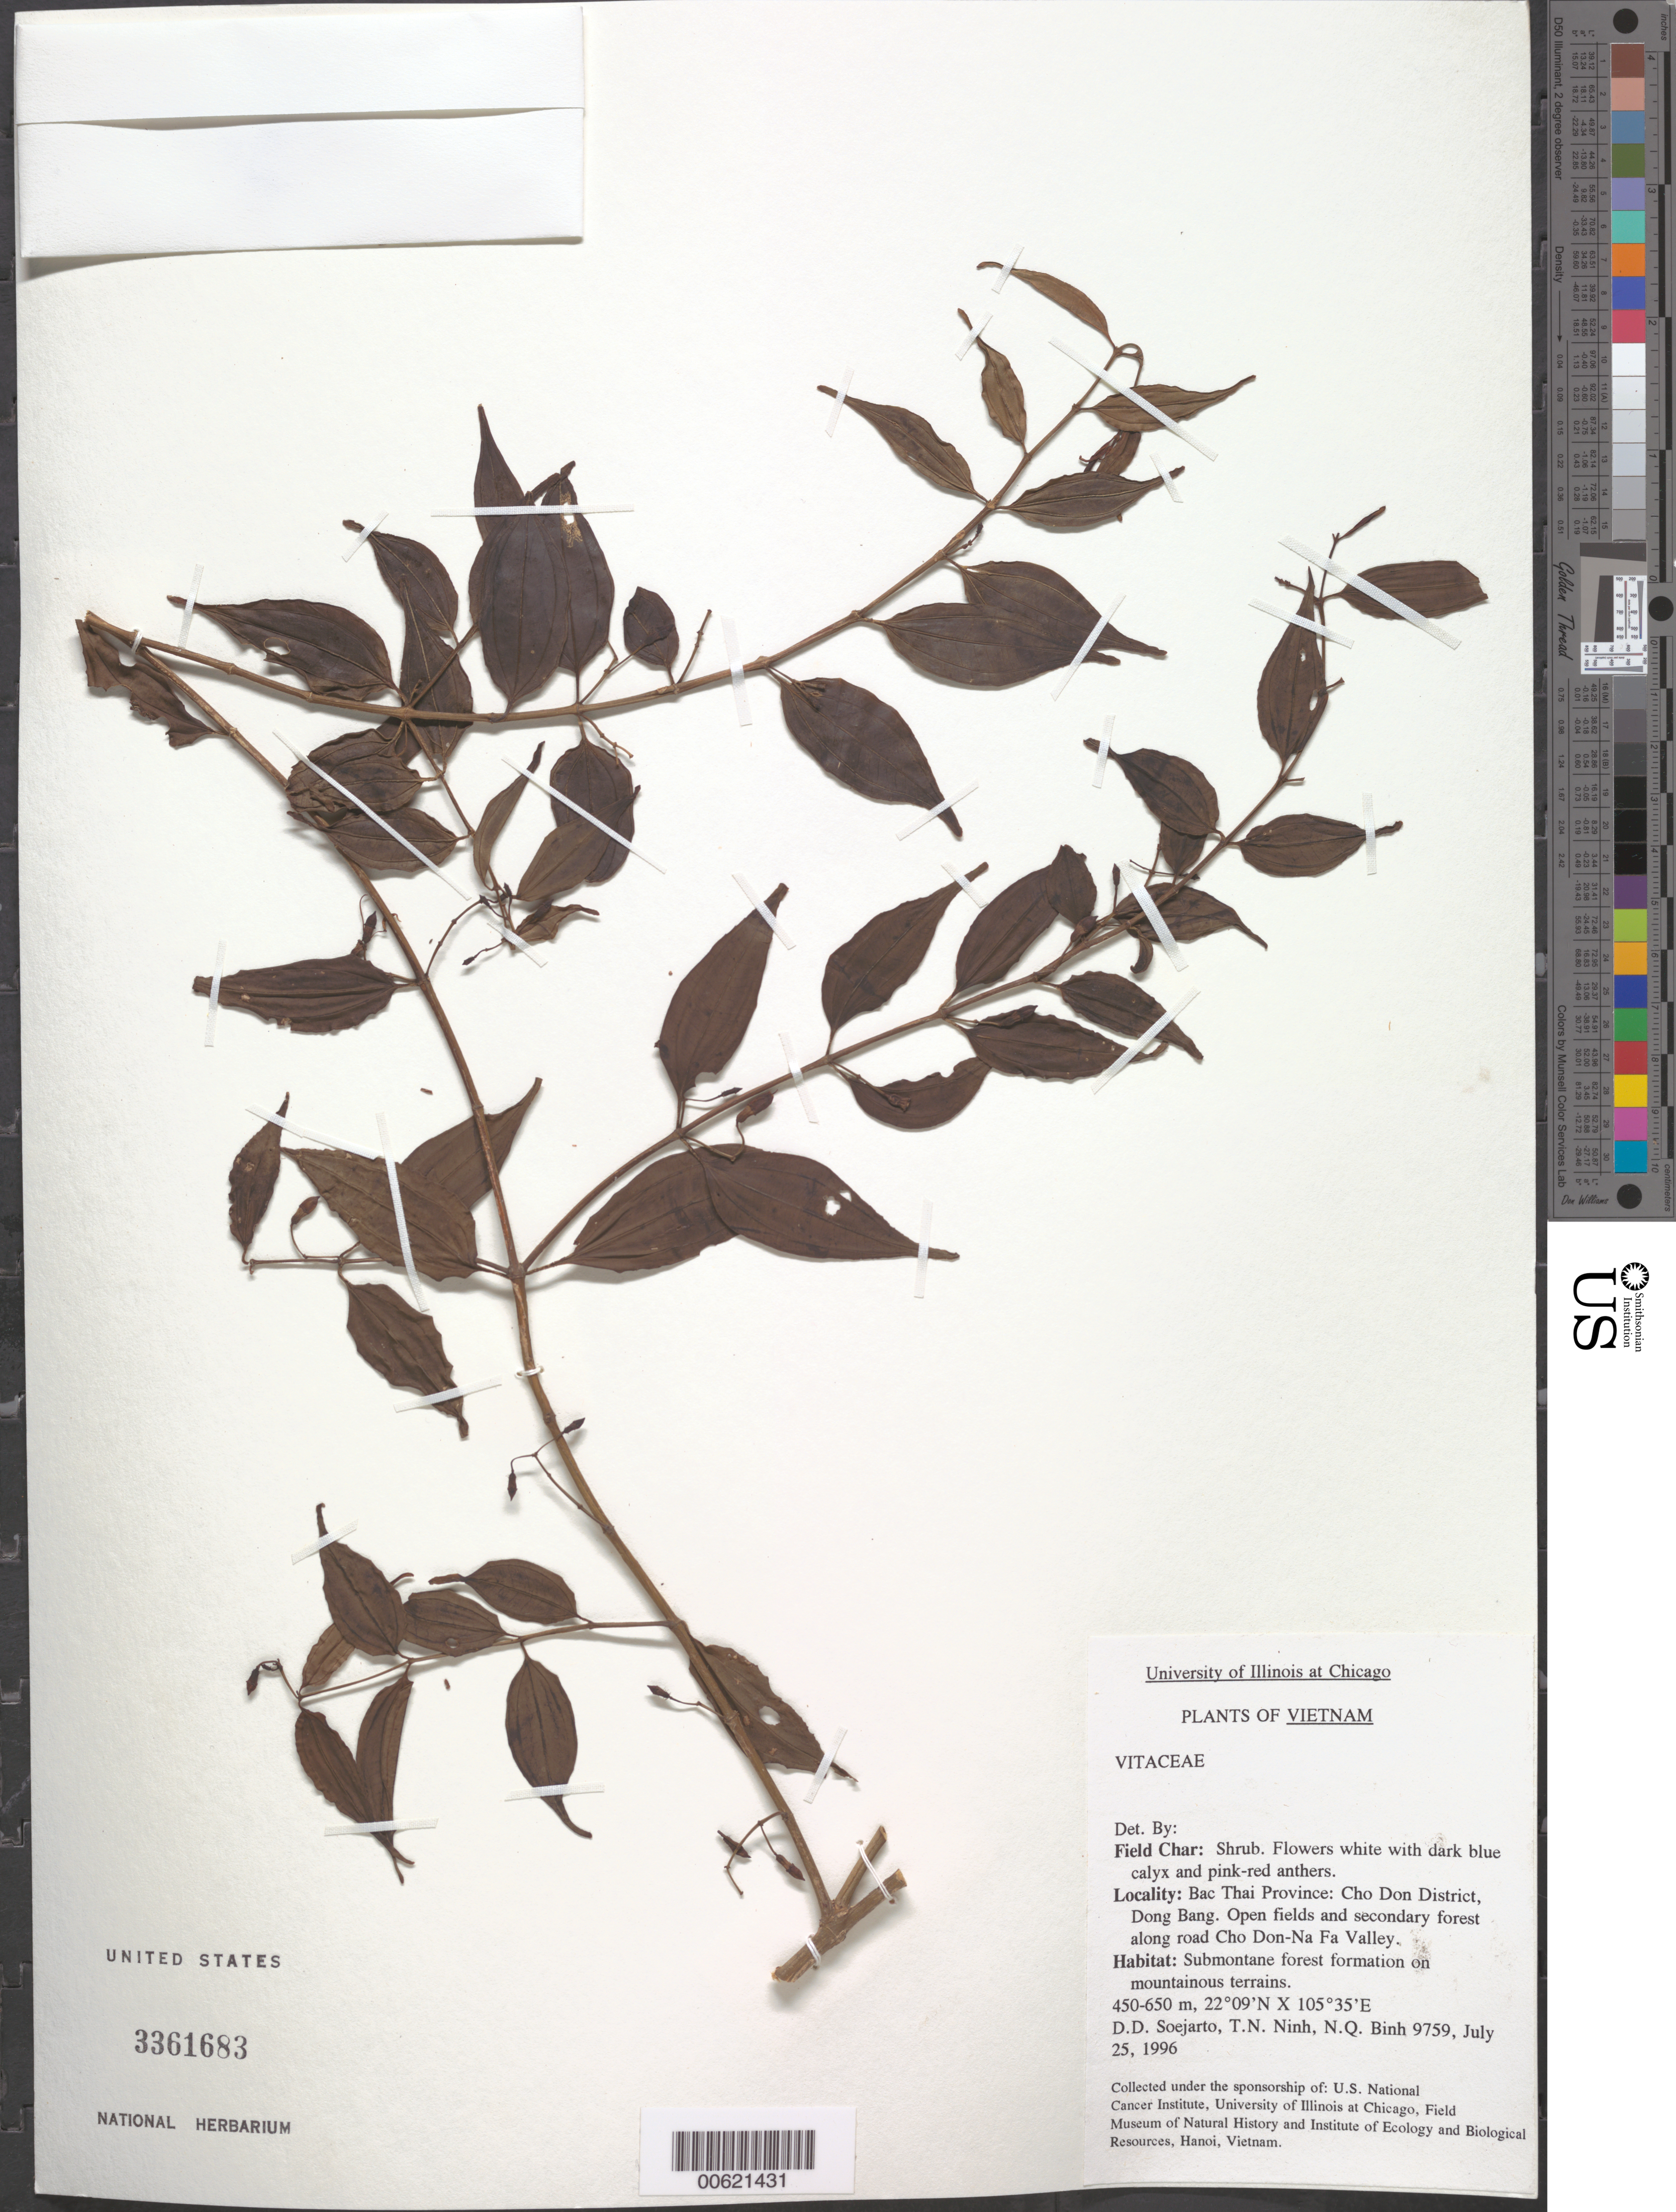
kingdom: Plantae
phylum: Tracheophyta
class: Magnoliopsida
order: Vitales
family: Vitaceae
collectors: T. N. Ninh & N. Binh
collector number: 9759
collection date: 1996-07-25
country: Vietnam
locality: Bac Thai Province: Cho Don District, Dong Bang. Open fields and secondary forest along road Cho Don-Na Fa Valley.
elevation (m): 450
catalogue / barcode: US 3361683